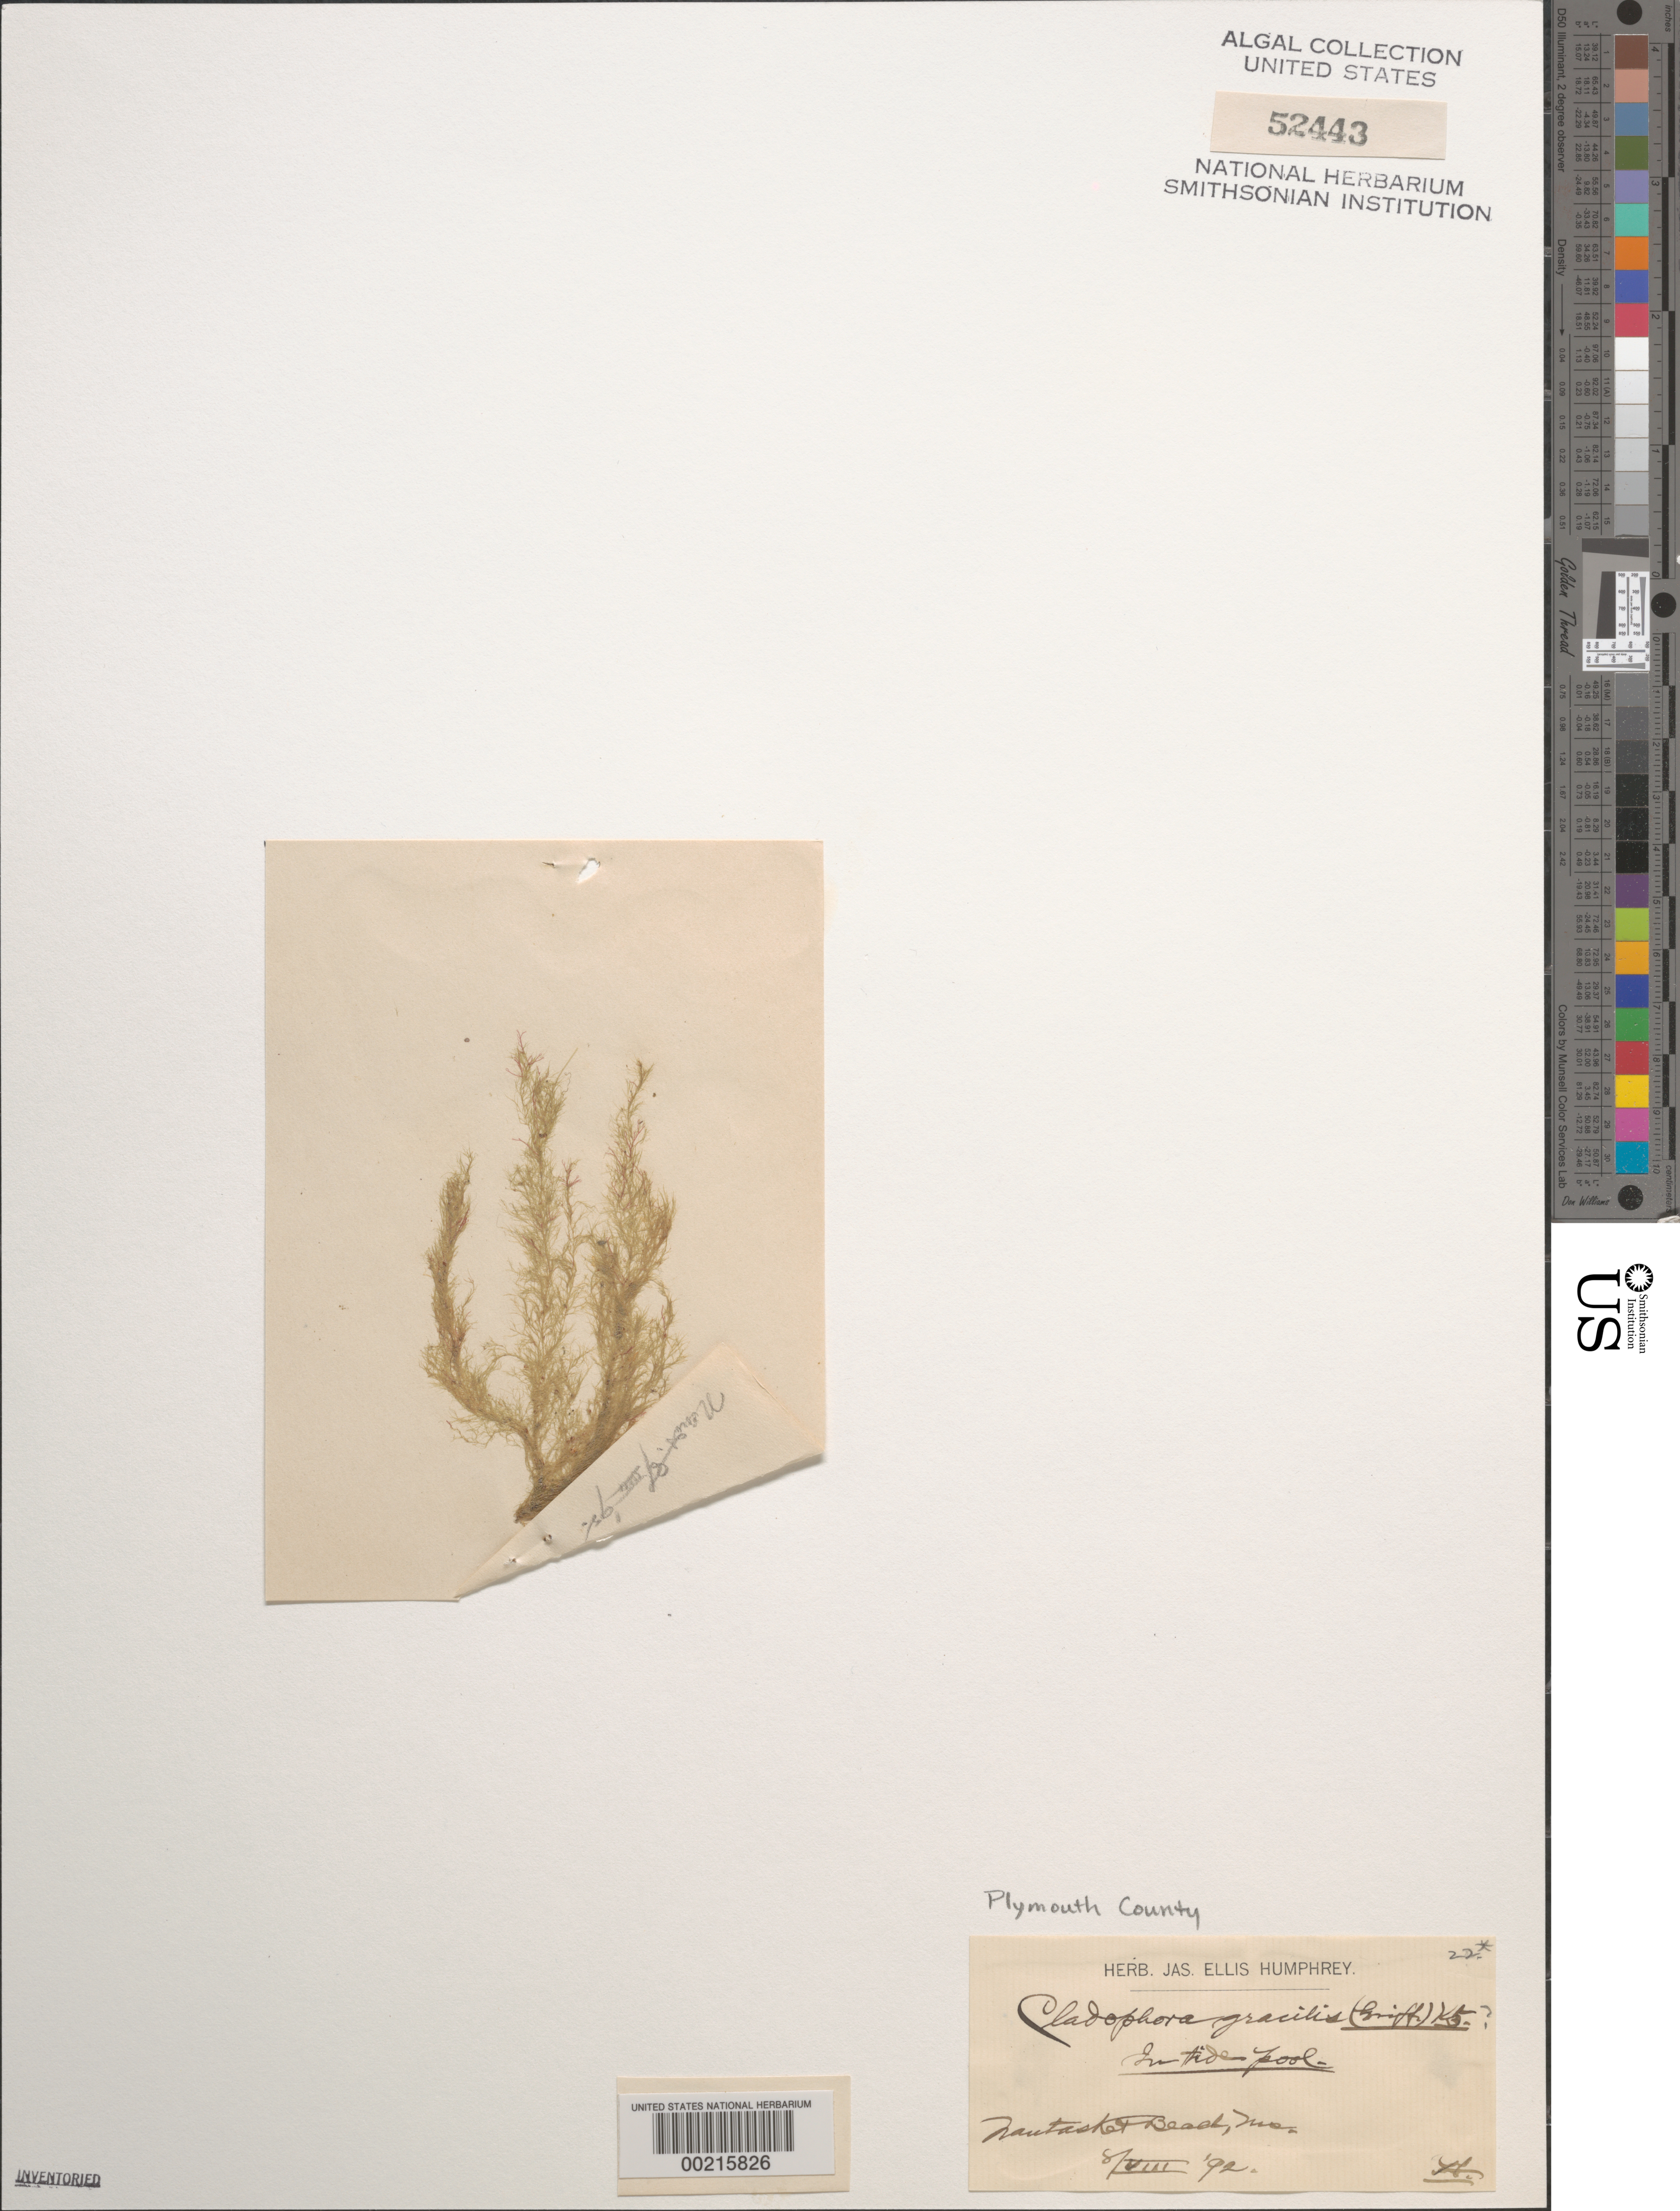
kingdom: Plantae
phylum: Chlorophyta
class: Ulvophyceae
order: Cladophorales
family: Cladophoraceae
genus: Cladophora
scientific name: Cladophora gracilis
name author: (Griff.) Kütz.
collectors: J. Humphrey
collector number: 22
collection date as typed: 08 Aug 1892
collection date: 1892-08-08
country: United States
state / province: Massachusetts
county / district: Plymouth County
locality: Nantasket Beach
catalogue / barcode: US 52443